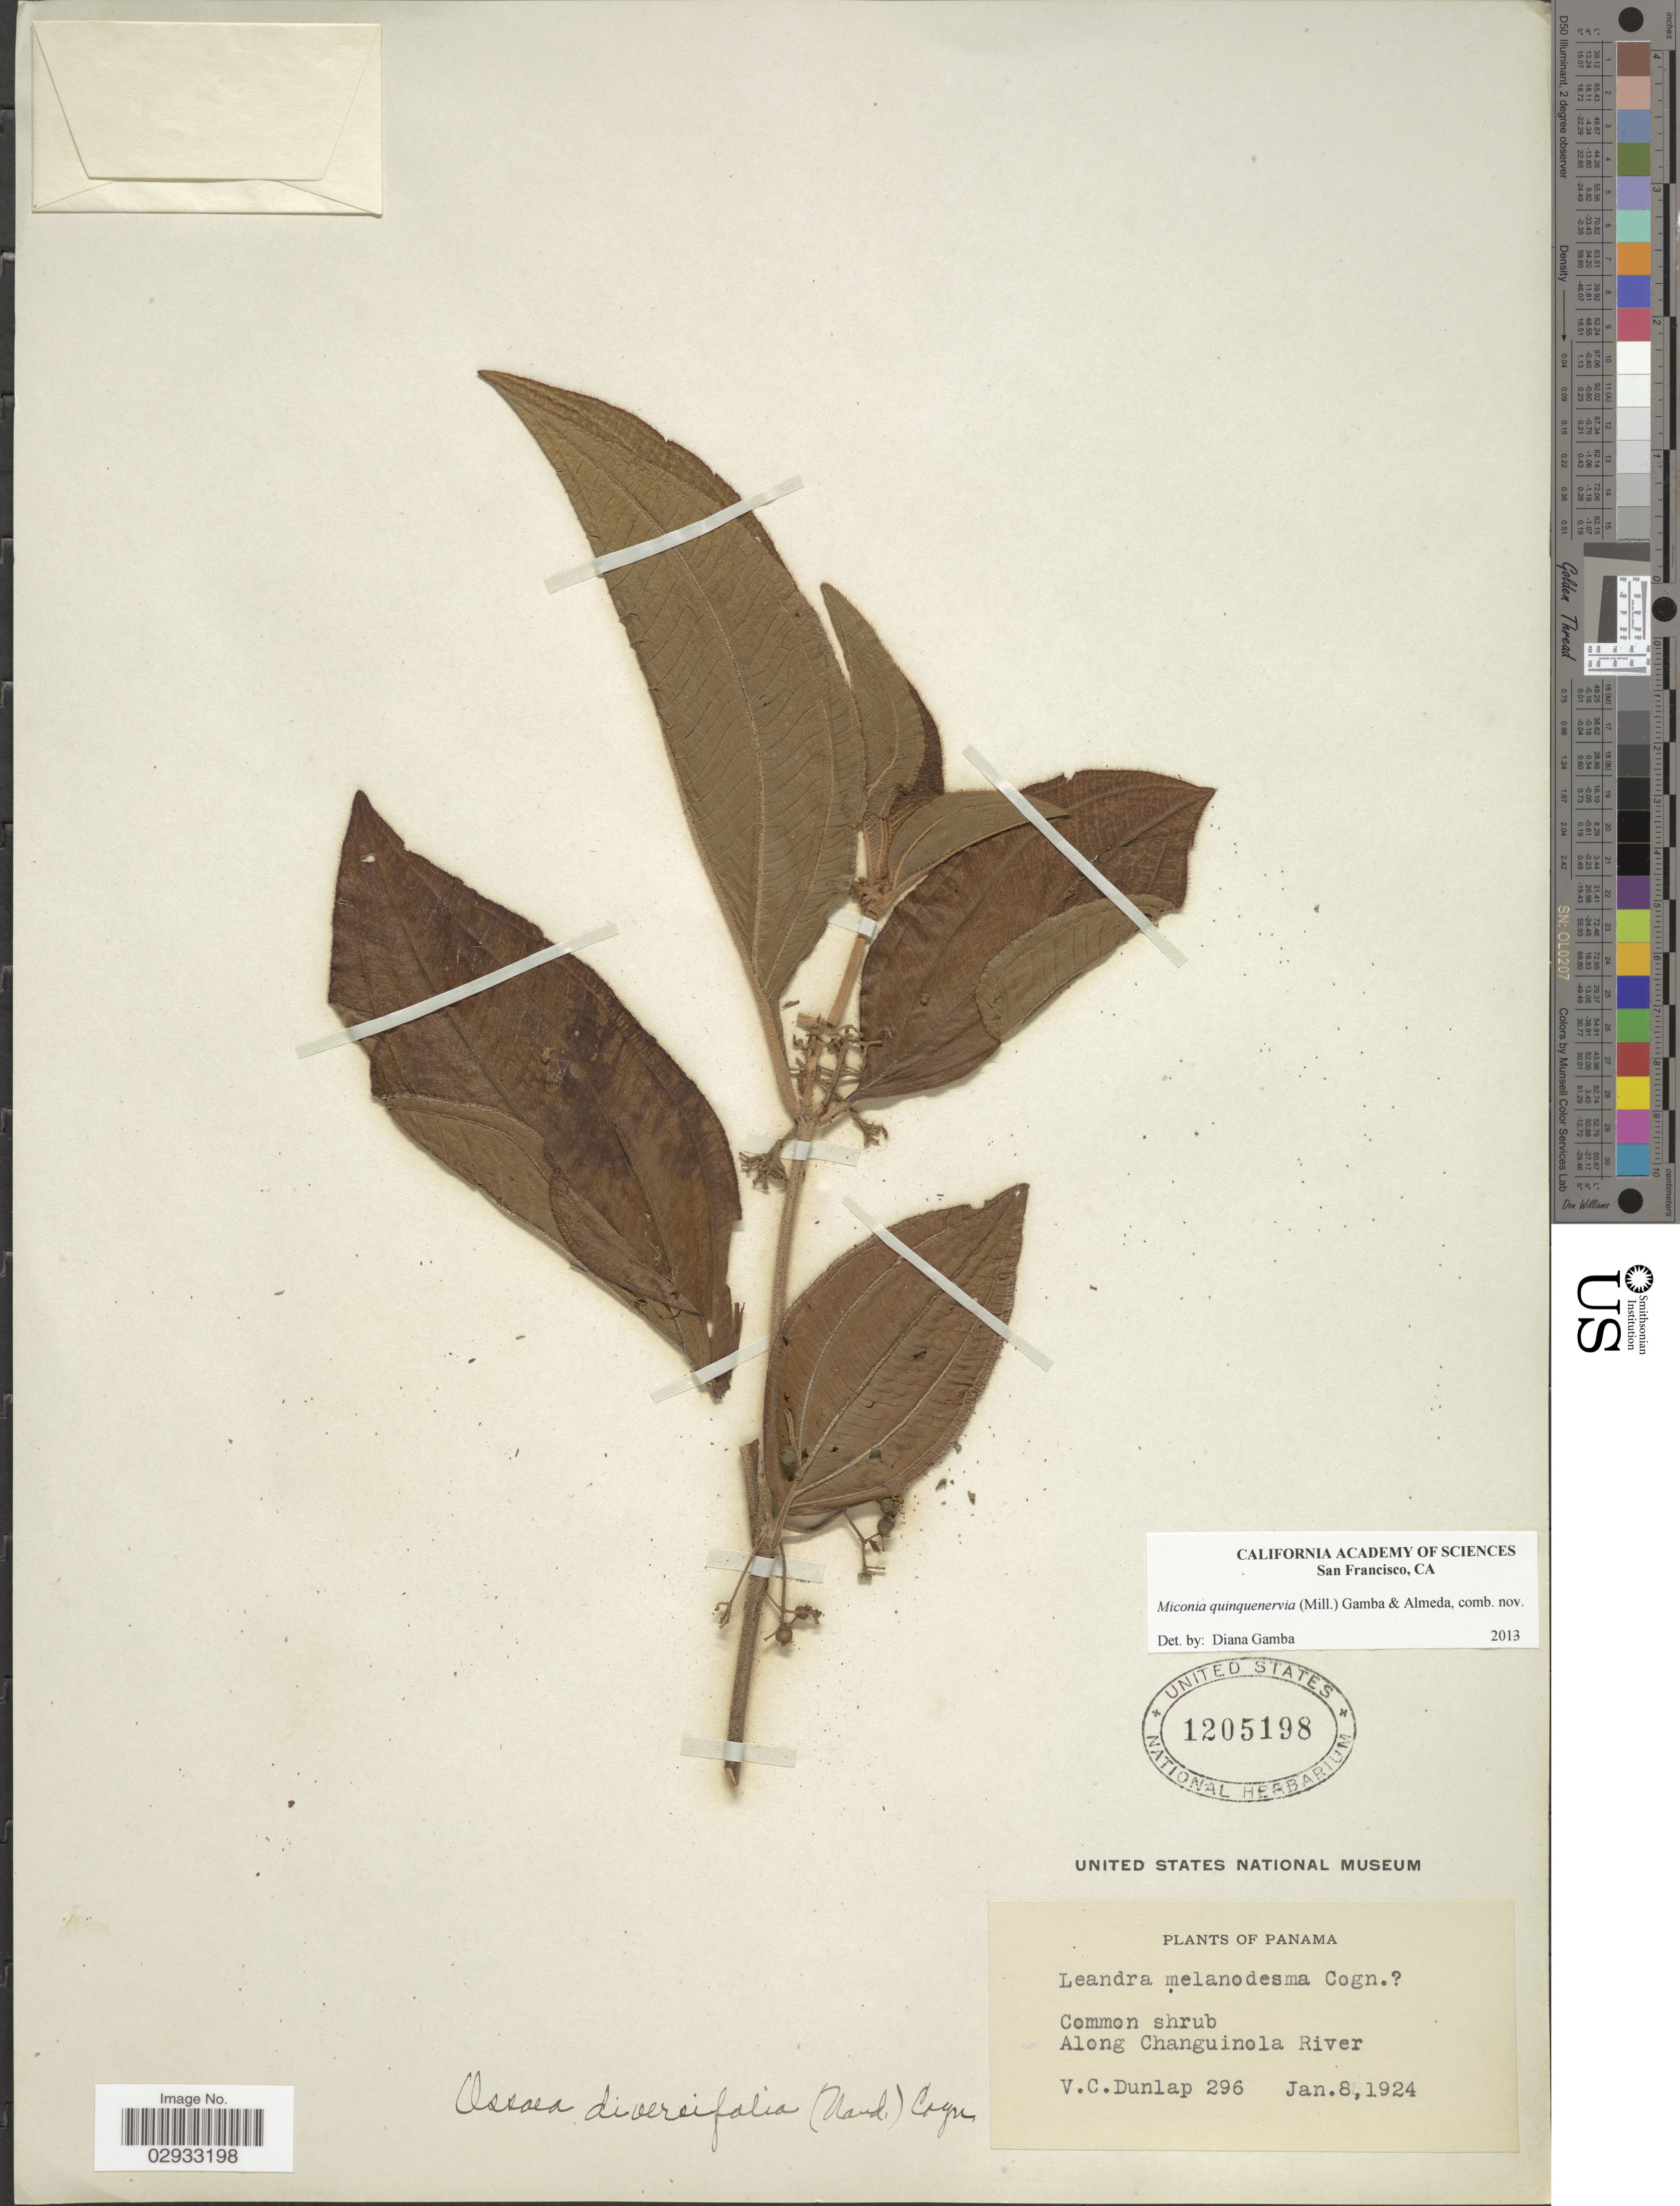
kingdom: Plantae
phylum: Tracheophyta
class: Magnoliopsida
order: Myrtales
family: Melastomataceae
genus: Miconia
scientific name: Miconia quinquenervia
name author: (Mill.) Gamba & Almeda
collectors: V. C. Dunlap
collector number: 296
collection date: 1924-01-08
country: Panama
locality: Along Changuinola River.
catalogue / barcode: US 1205198